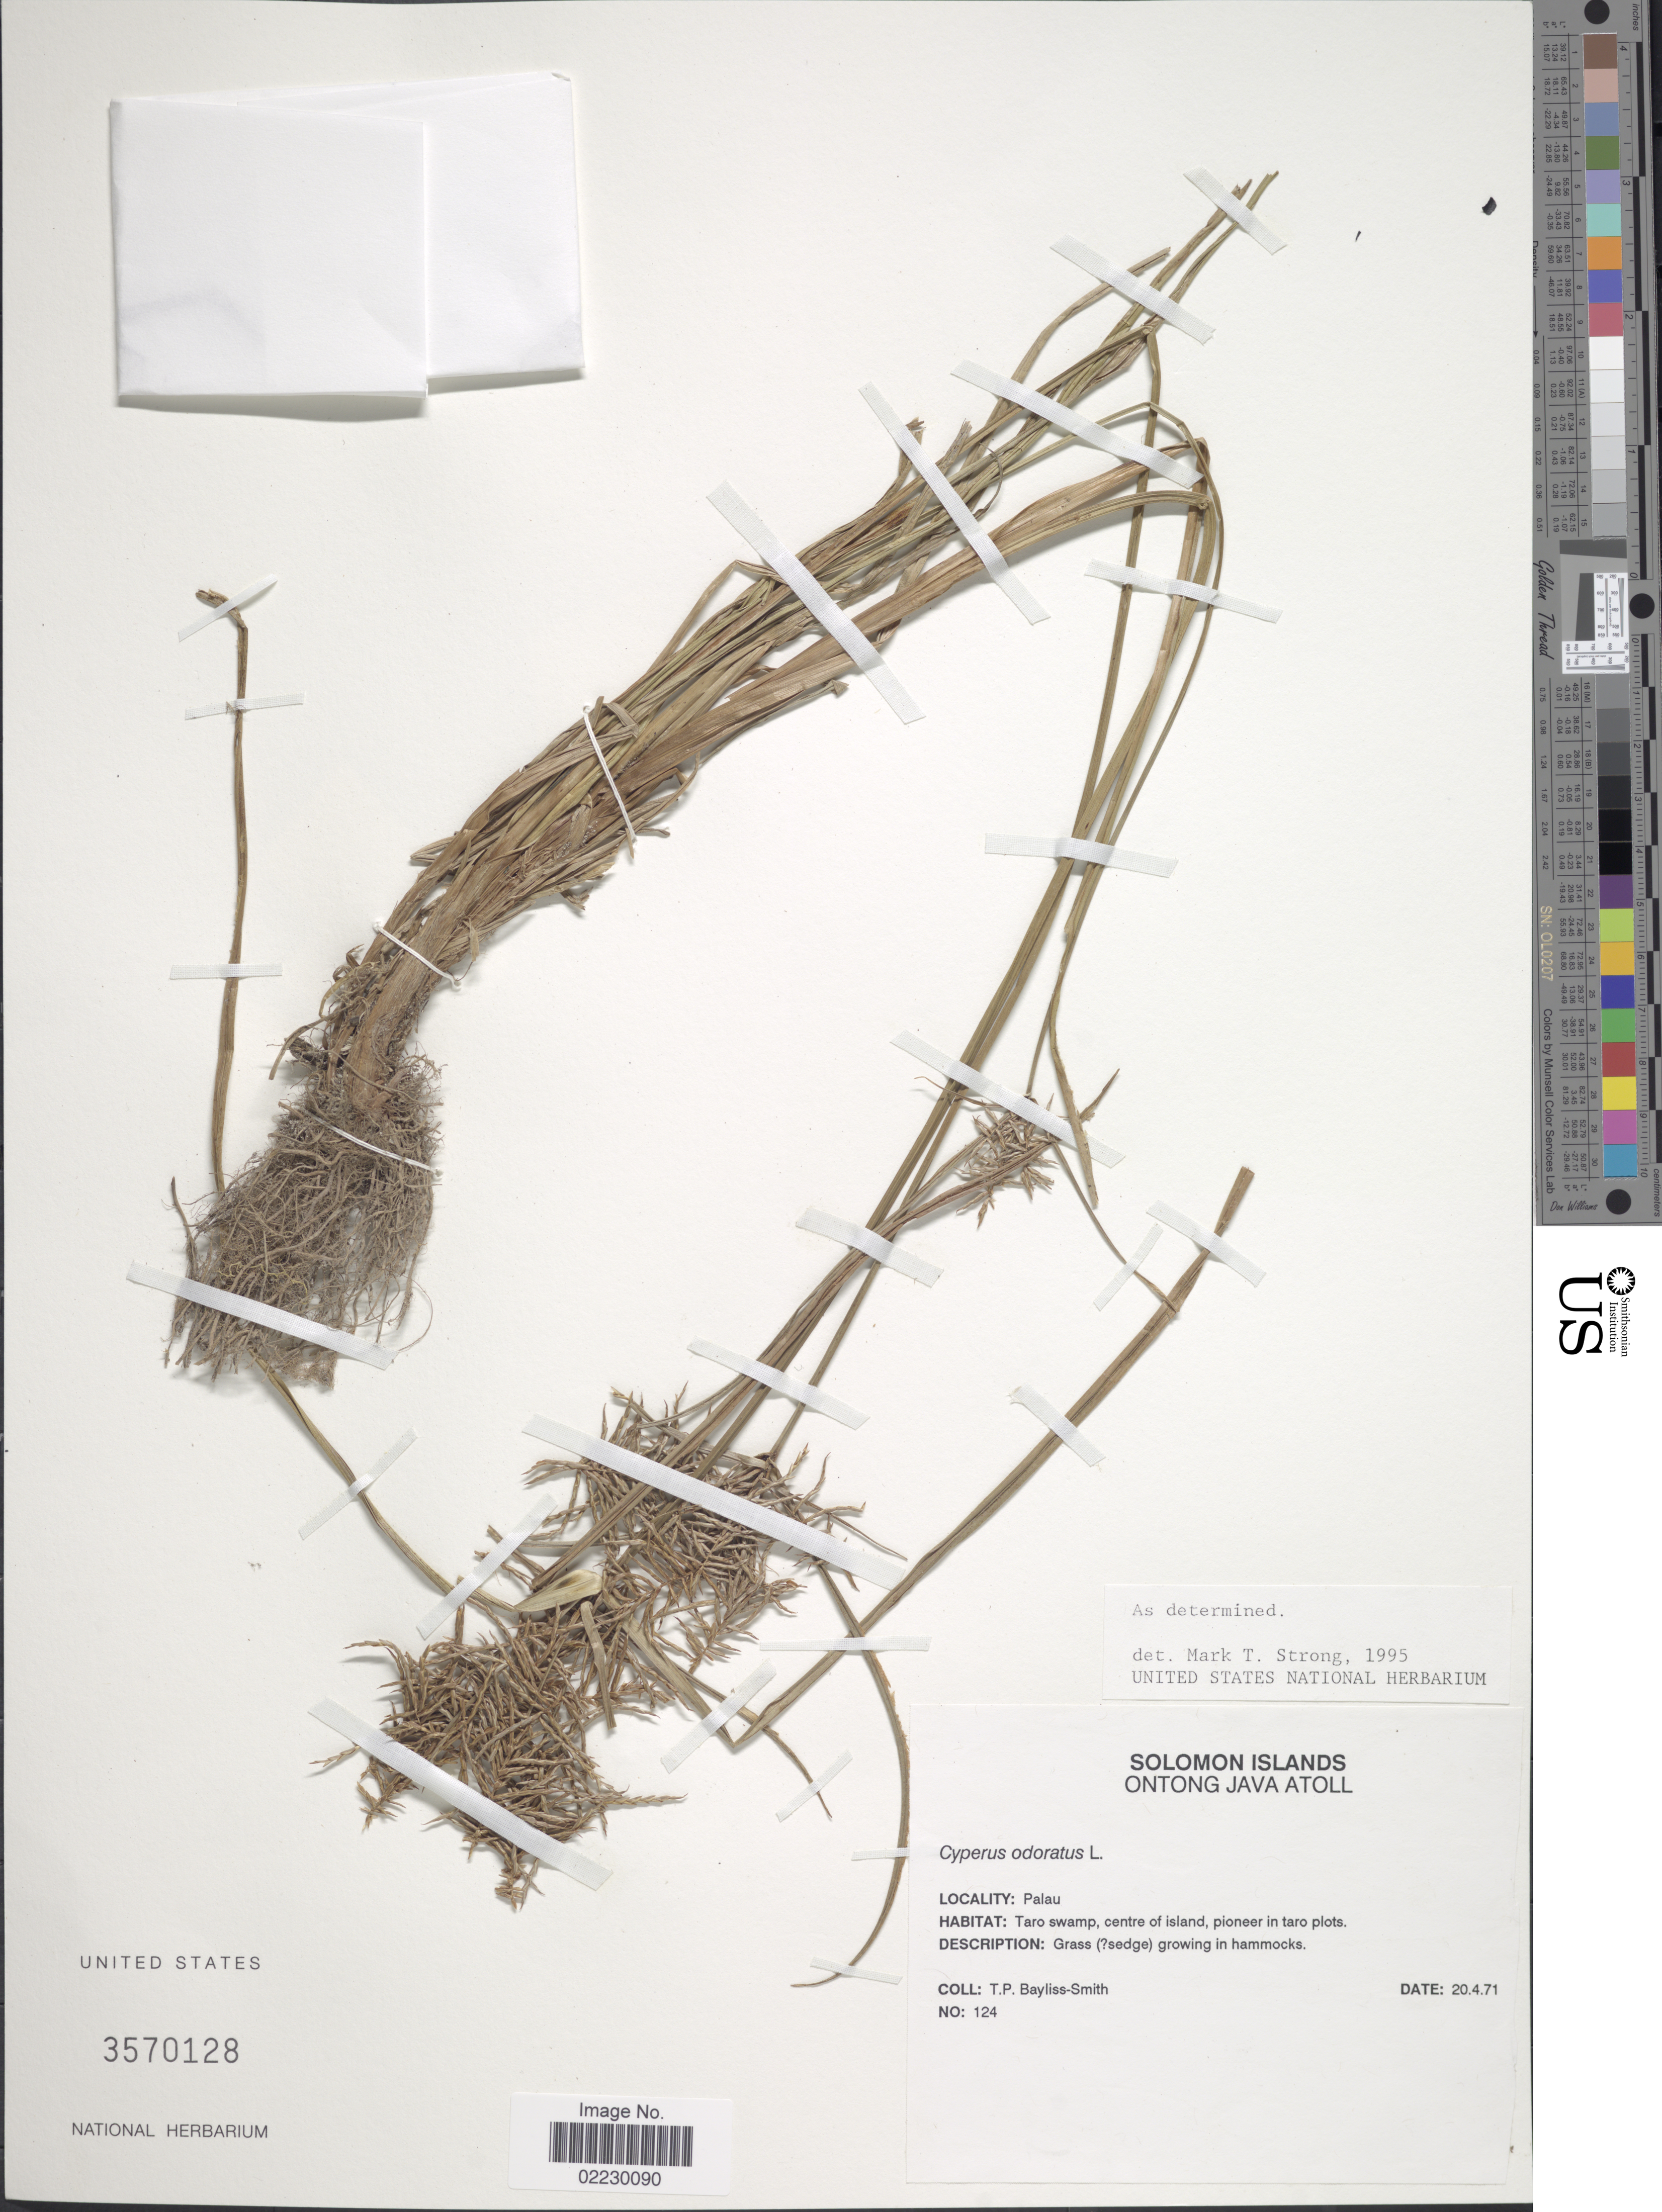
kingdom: Plantae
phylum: Tracheophyta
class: Liliopsida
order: Poales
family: Cyperaceae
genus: Cyperus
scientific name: Cyperus odoratus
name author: L.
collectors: T. P. Bayliss-Smith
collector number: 124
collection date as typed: Transcribed d/m/y: 20/4/71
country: Solomon Islands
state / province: Solomon Island Outliers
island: Ontong Java [Luanguia] Atoll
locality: Ontong Java Atoll, Palau, Taro swamp, centre of island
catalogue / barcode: US 3570128